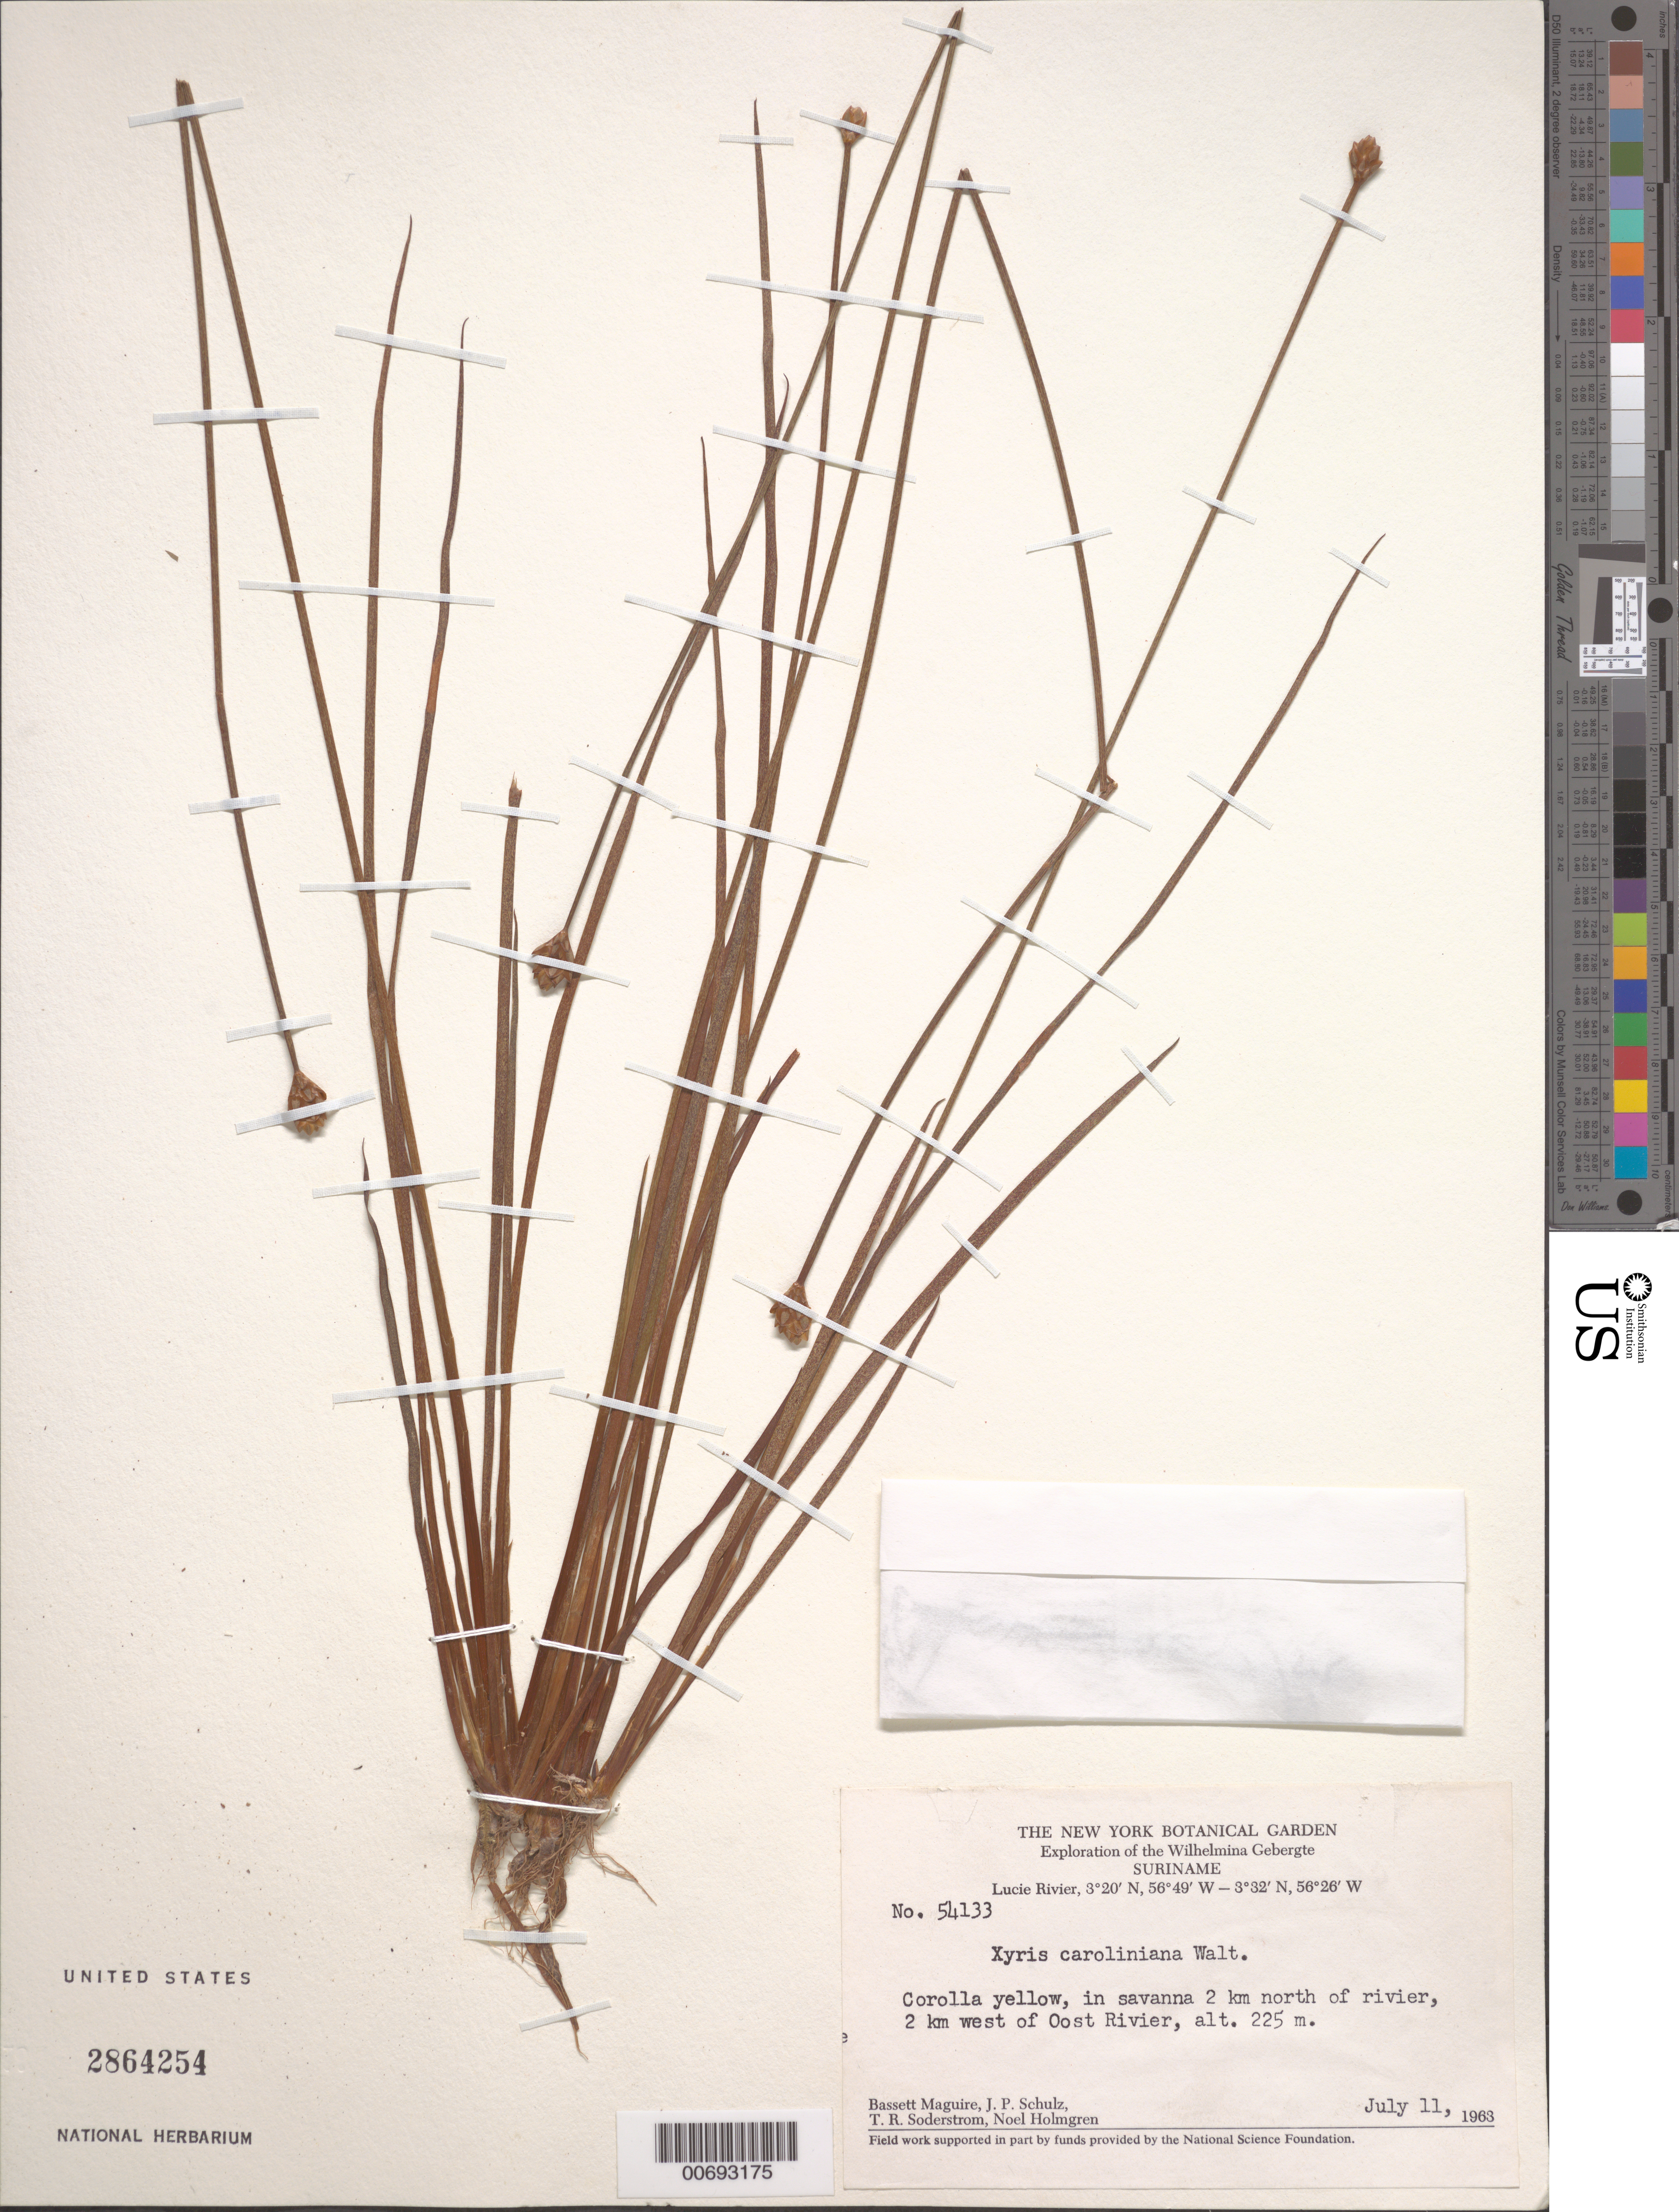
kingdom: Plantae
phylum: Tracheophyta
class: Liliopsida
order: Poales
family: Xyridaceae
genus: Xyris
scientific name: Xyris caroliniana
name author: Walter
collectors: B. Maguire, J. P. Schulz, T. R. Soderstrom & N. H. Holmgren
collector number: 54133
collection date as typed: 11-Jul-63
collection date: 1963-07-11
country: Suriname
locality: Lucie R., 2 km N of and 2 km W of Oost R., Wilhelmina Gebergte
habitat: Savanna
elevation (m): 225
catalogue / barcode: US 2864254